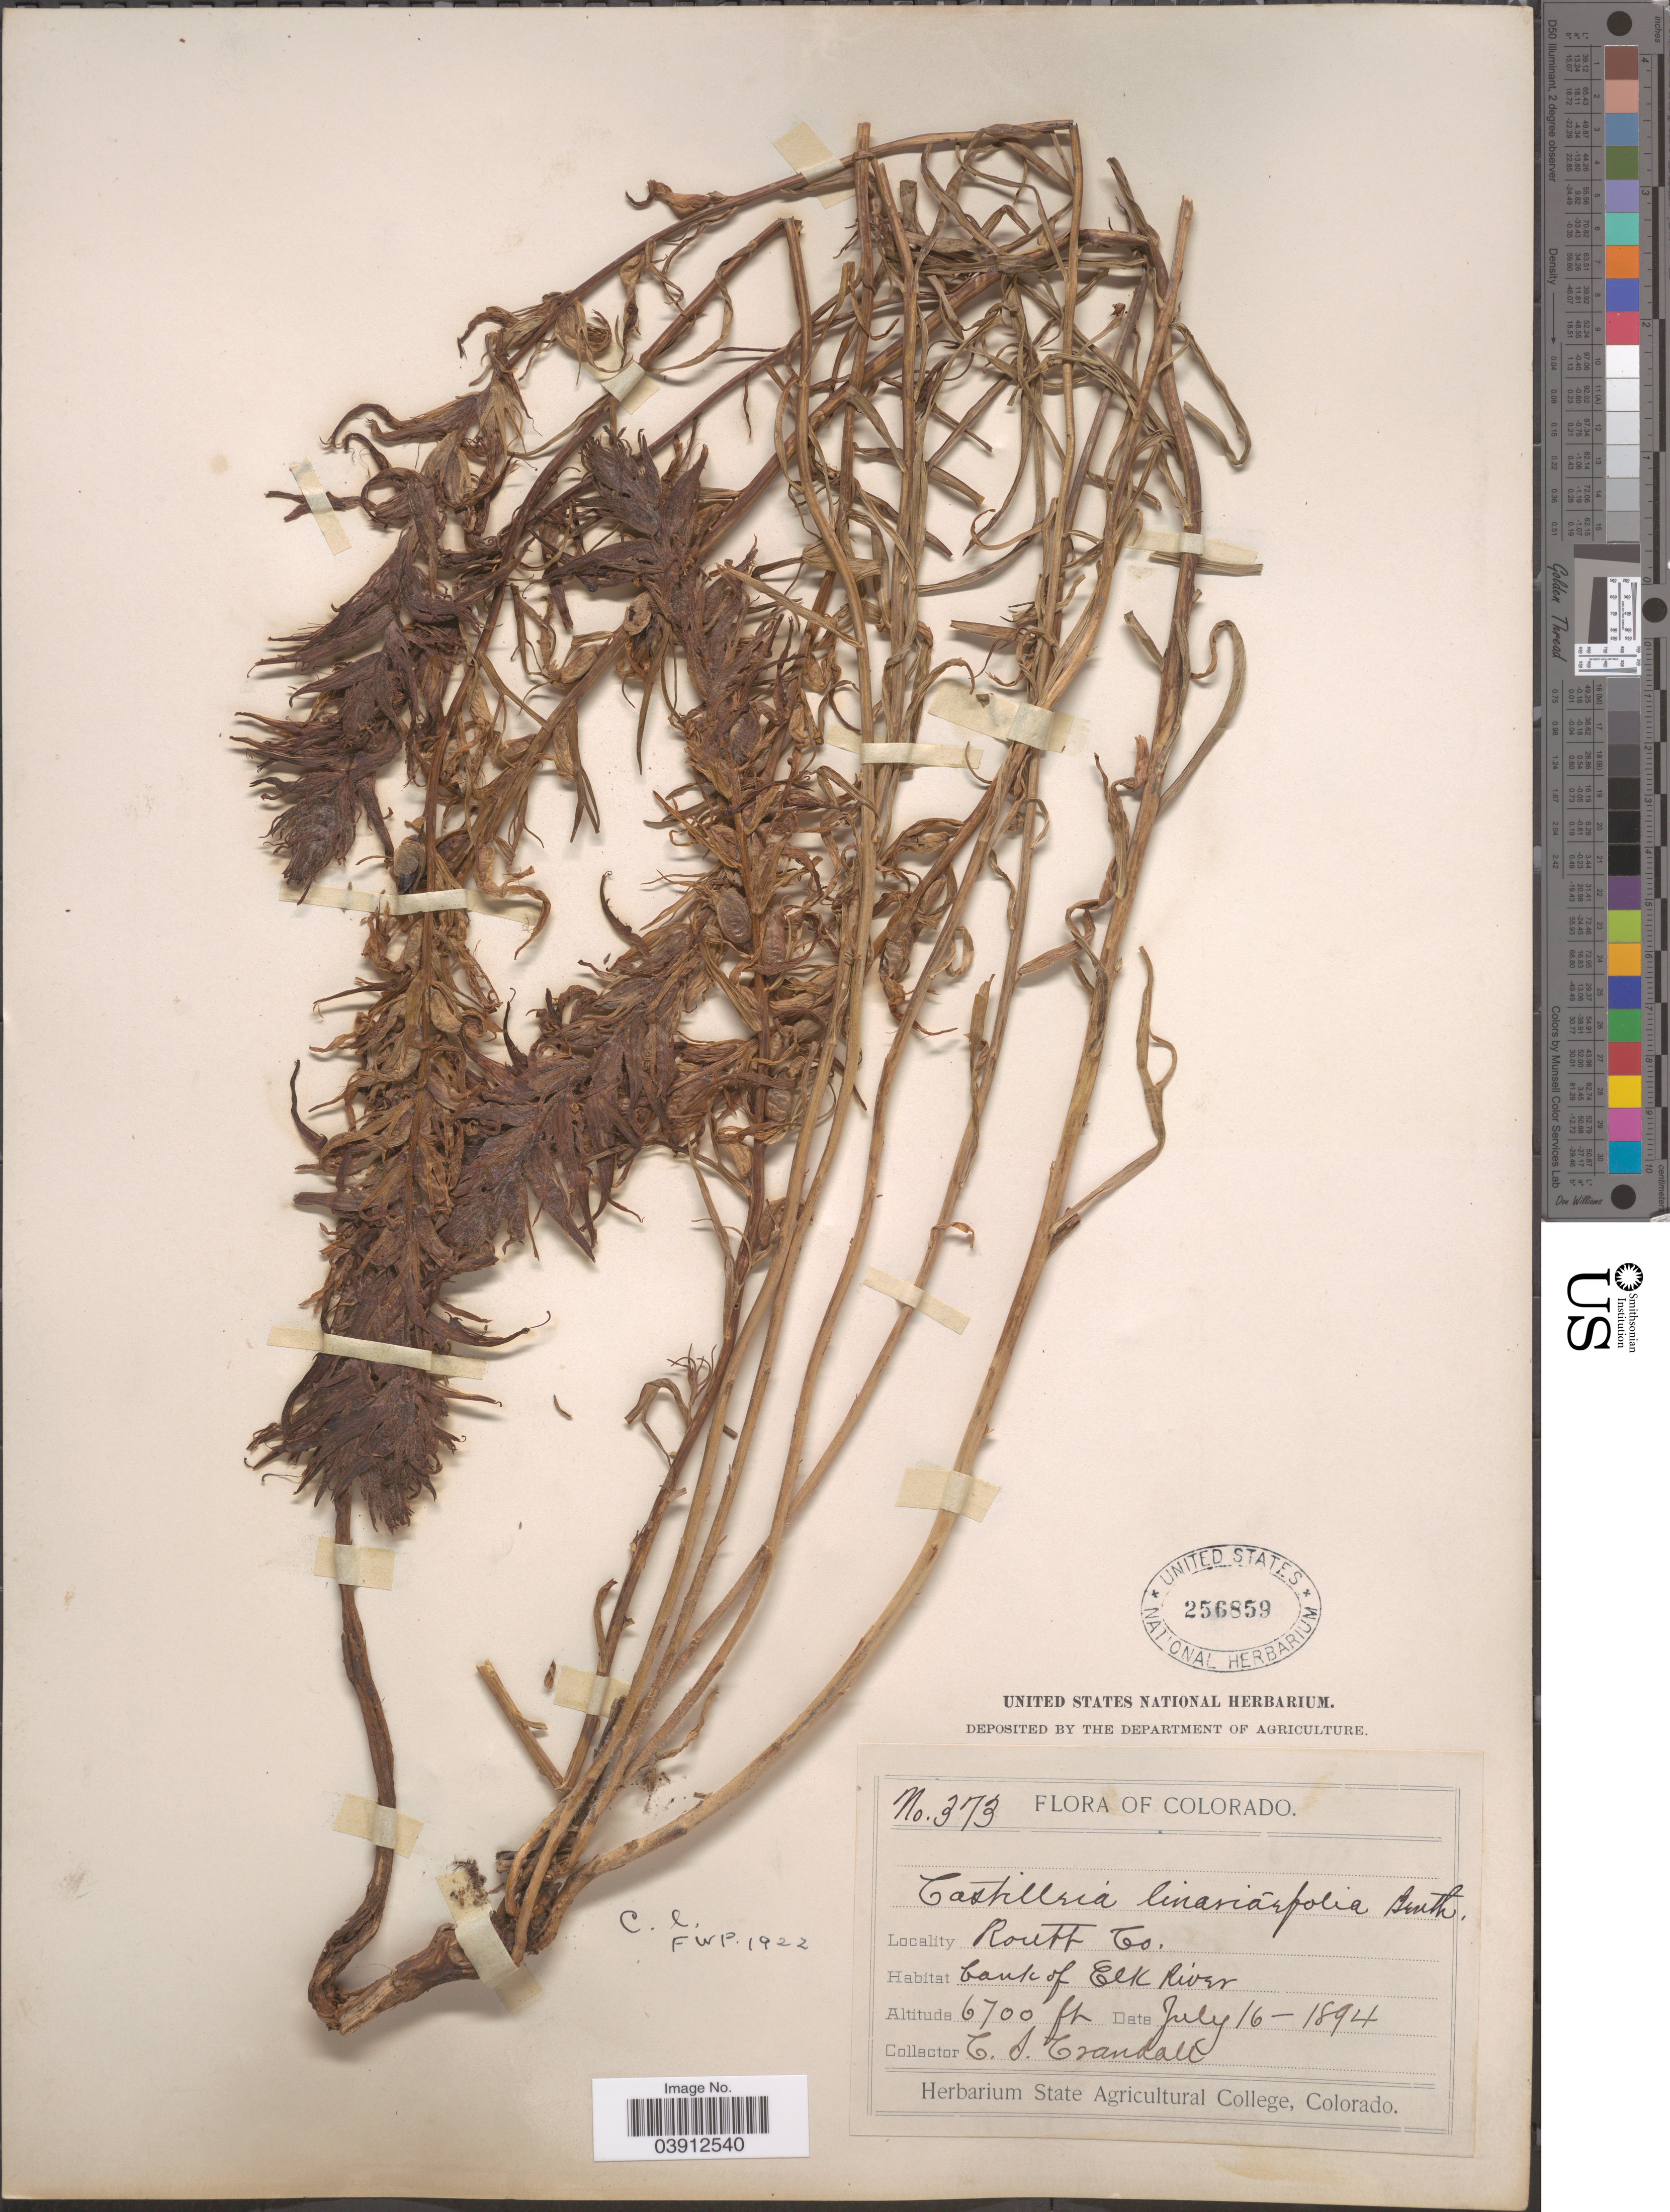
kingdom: Plantae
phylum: Tracheophyta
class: Magnoliopsida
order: Lamiales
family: Orobanchaceae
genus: Castilleja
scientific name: Castilleja linariifolia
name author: Benth.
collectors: C. Crandall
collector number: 373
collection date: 1894-07-16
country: United States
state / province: Colorado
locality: Routt Co. Bank of Elk River.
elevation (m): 2042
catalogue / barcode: US 256859